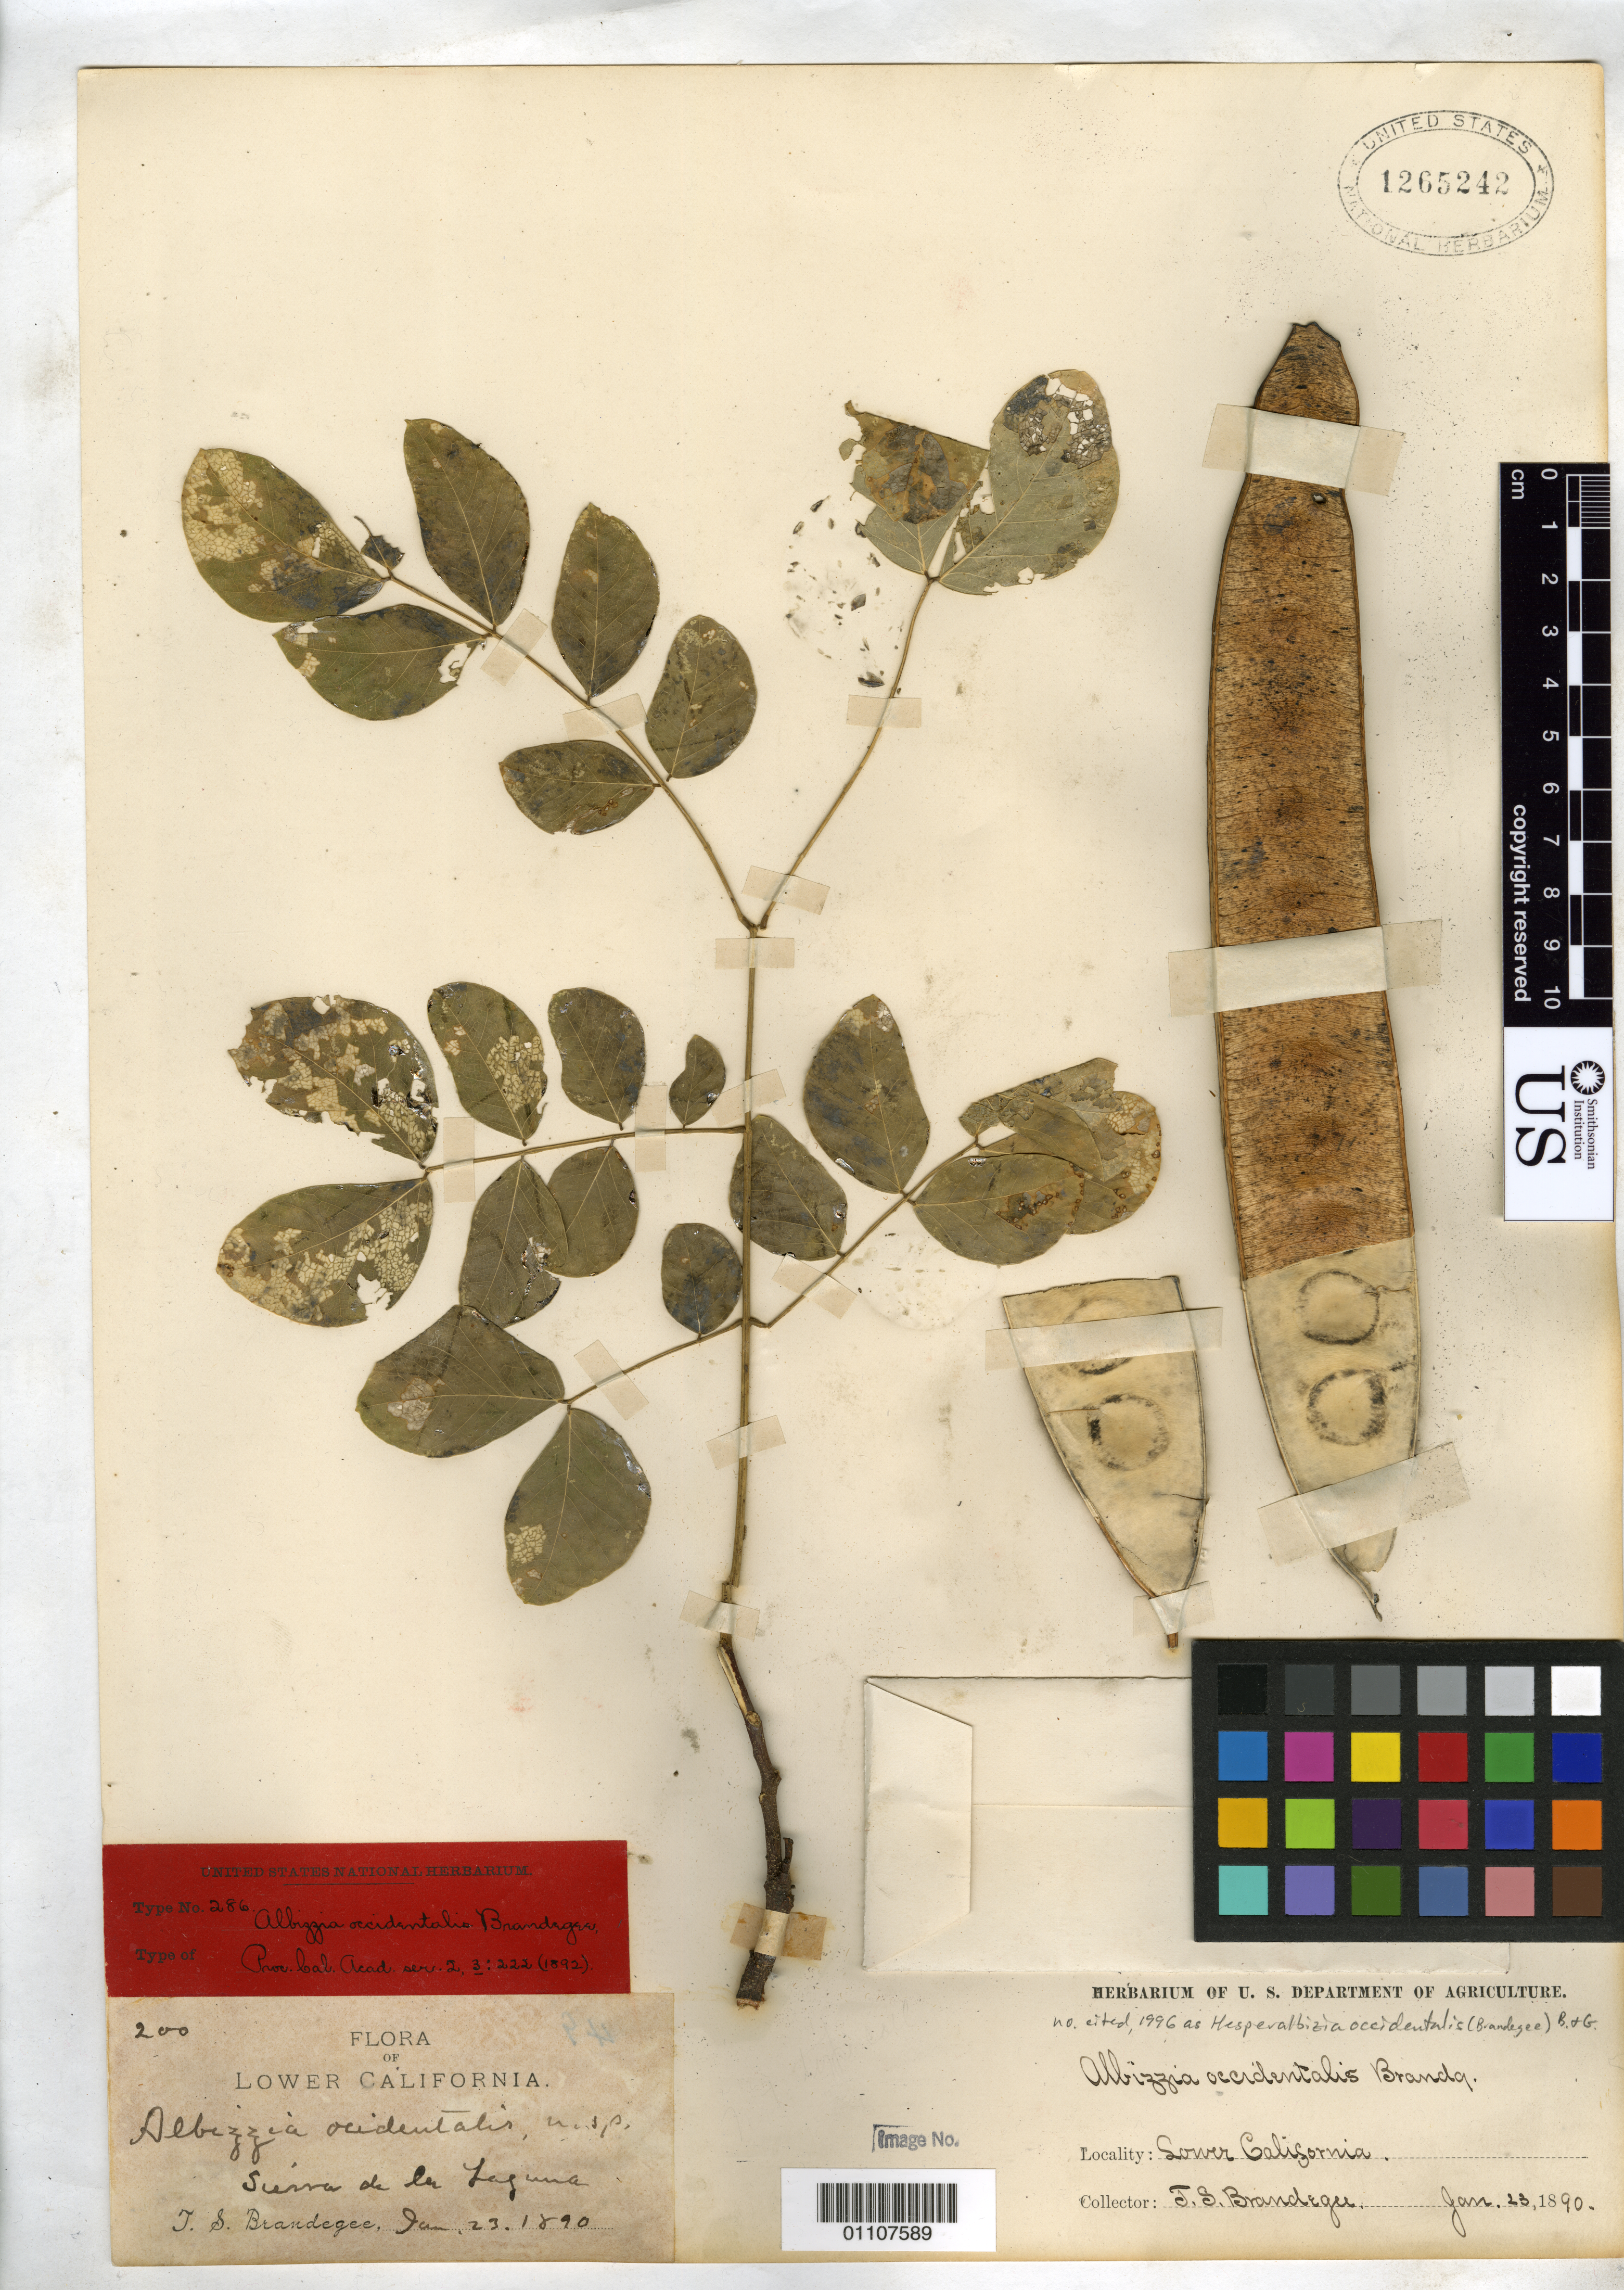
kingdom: Plantae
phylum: Tracheophyta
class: Magnoliopsida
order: Fabales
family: Fabaceae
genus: Hesperalbizia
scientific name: Hesperalbizia occidentalis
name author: (Brandegee) Barneby & J.W. Grimes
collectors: T. S. Brandegee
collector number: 200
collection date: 1890-01-23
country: Mexico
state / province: Baja California Sur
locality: Sierra de la Laguna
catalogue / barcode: US 1265242